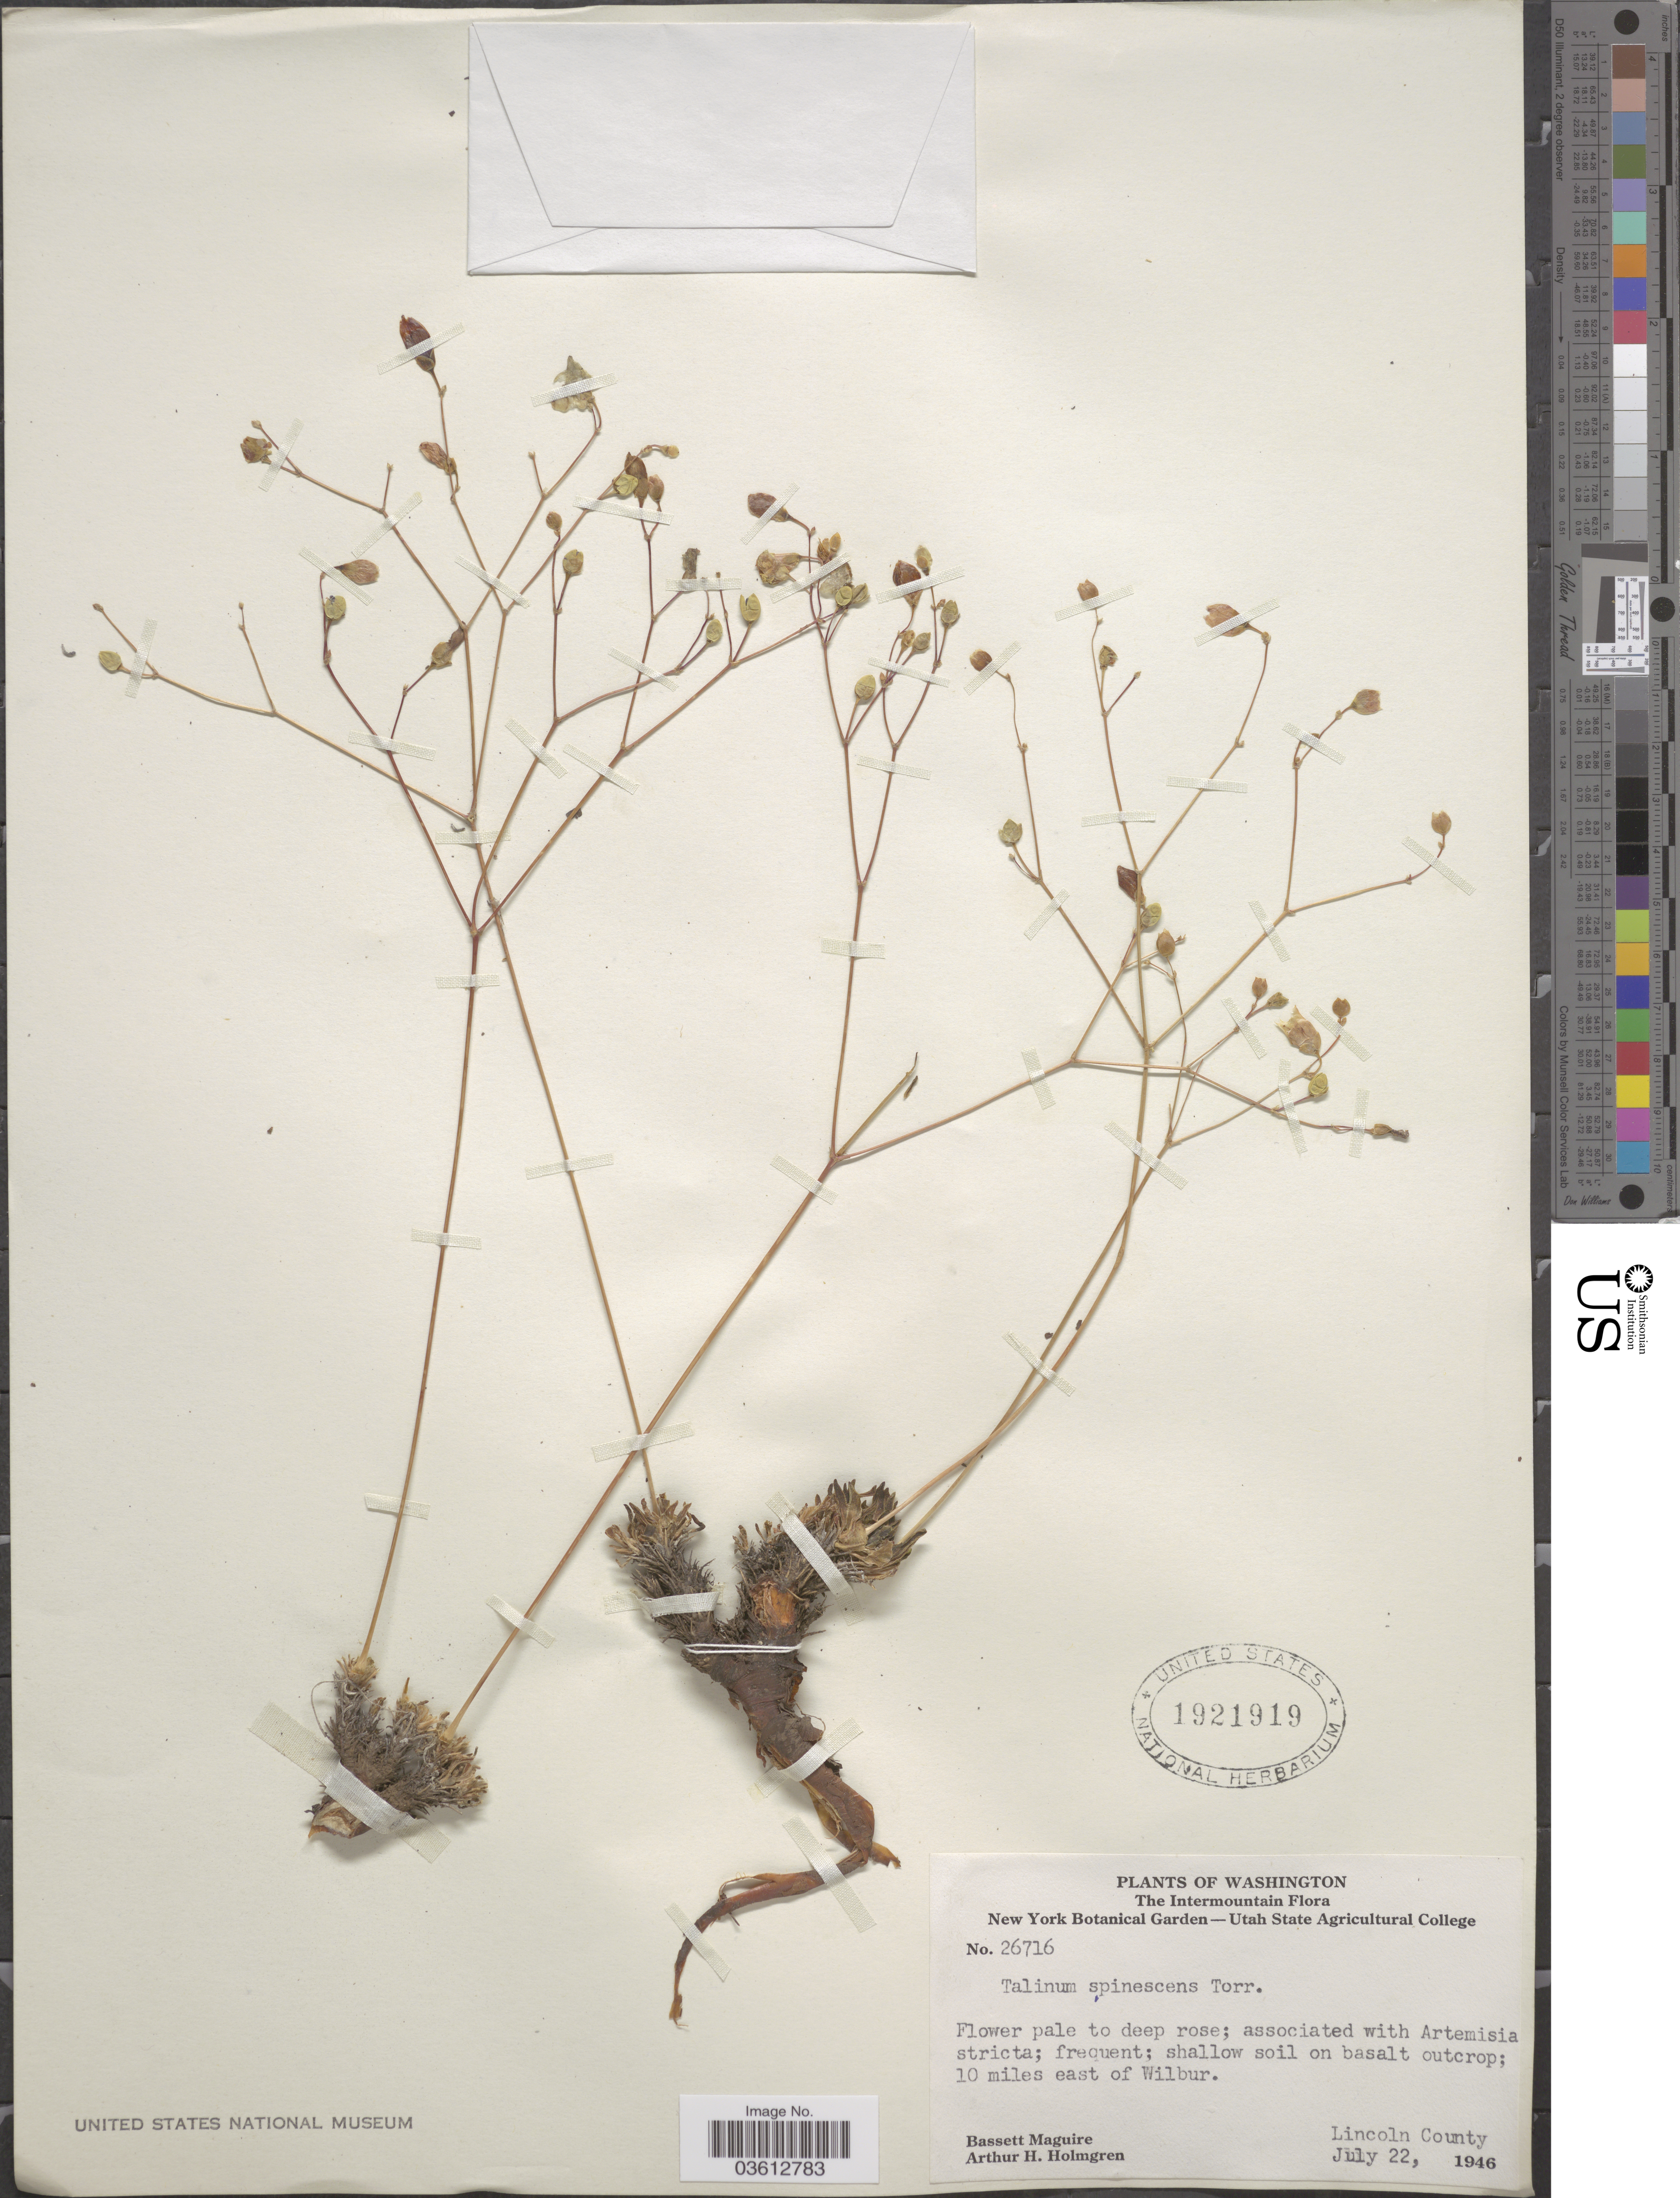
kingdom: Plantae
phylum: Tracheophyta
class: Magnoliopsida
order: Caryophyllales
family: Talinaceae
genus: Talinum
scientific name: Talinum spinescens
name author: Torr.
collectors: B. Maguire & A. H. Holmgren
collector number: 26716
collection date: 1946-07-22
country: United States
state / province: Washington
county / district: Lincoln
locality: The Intermountain. 10 miles east of Wilbur. Lincoln County.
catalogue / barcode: US 1921919